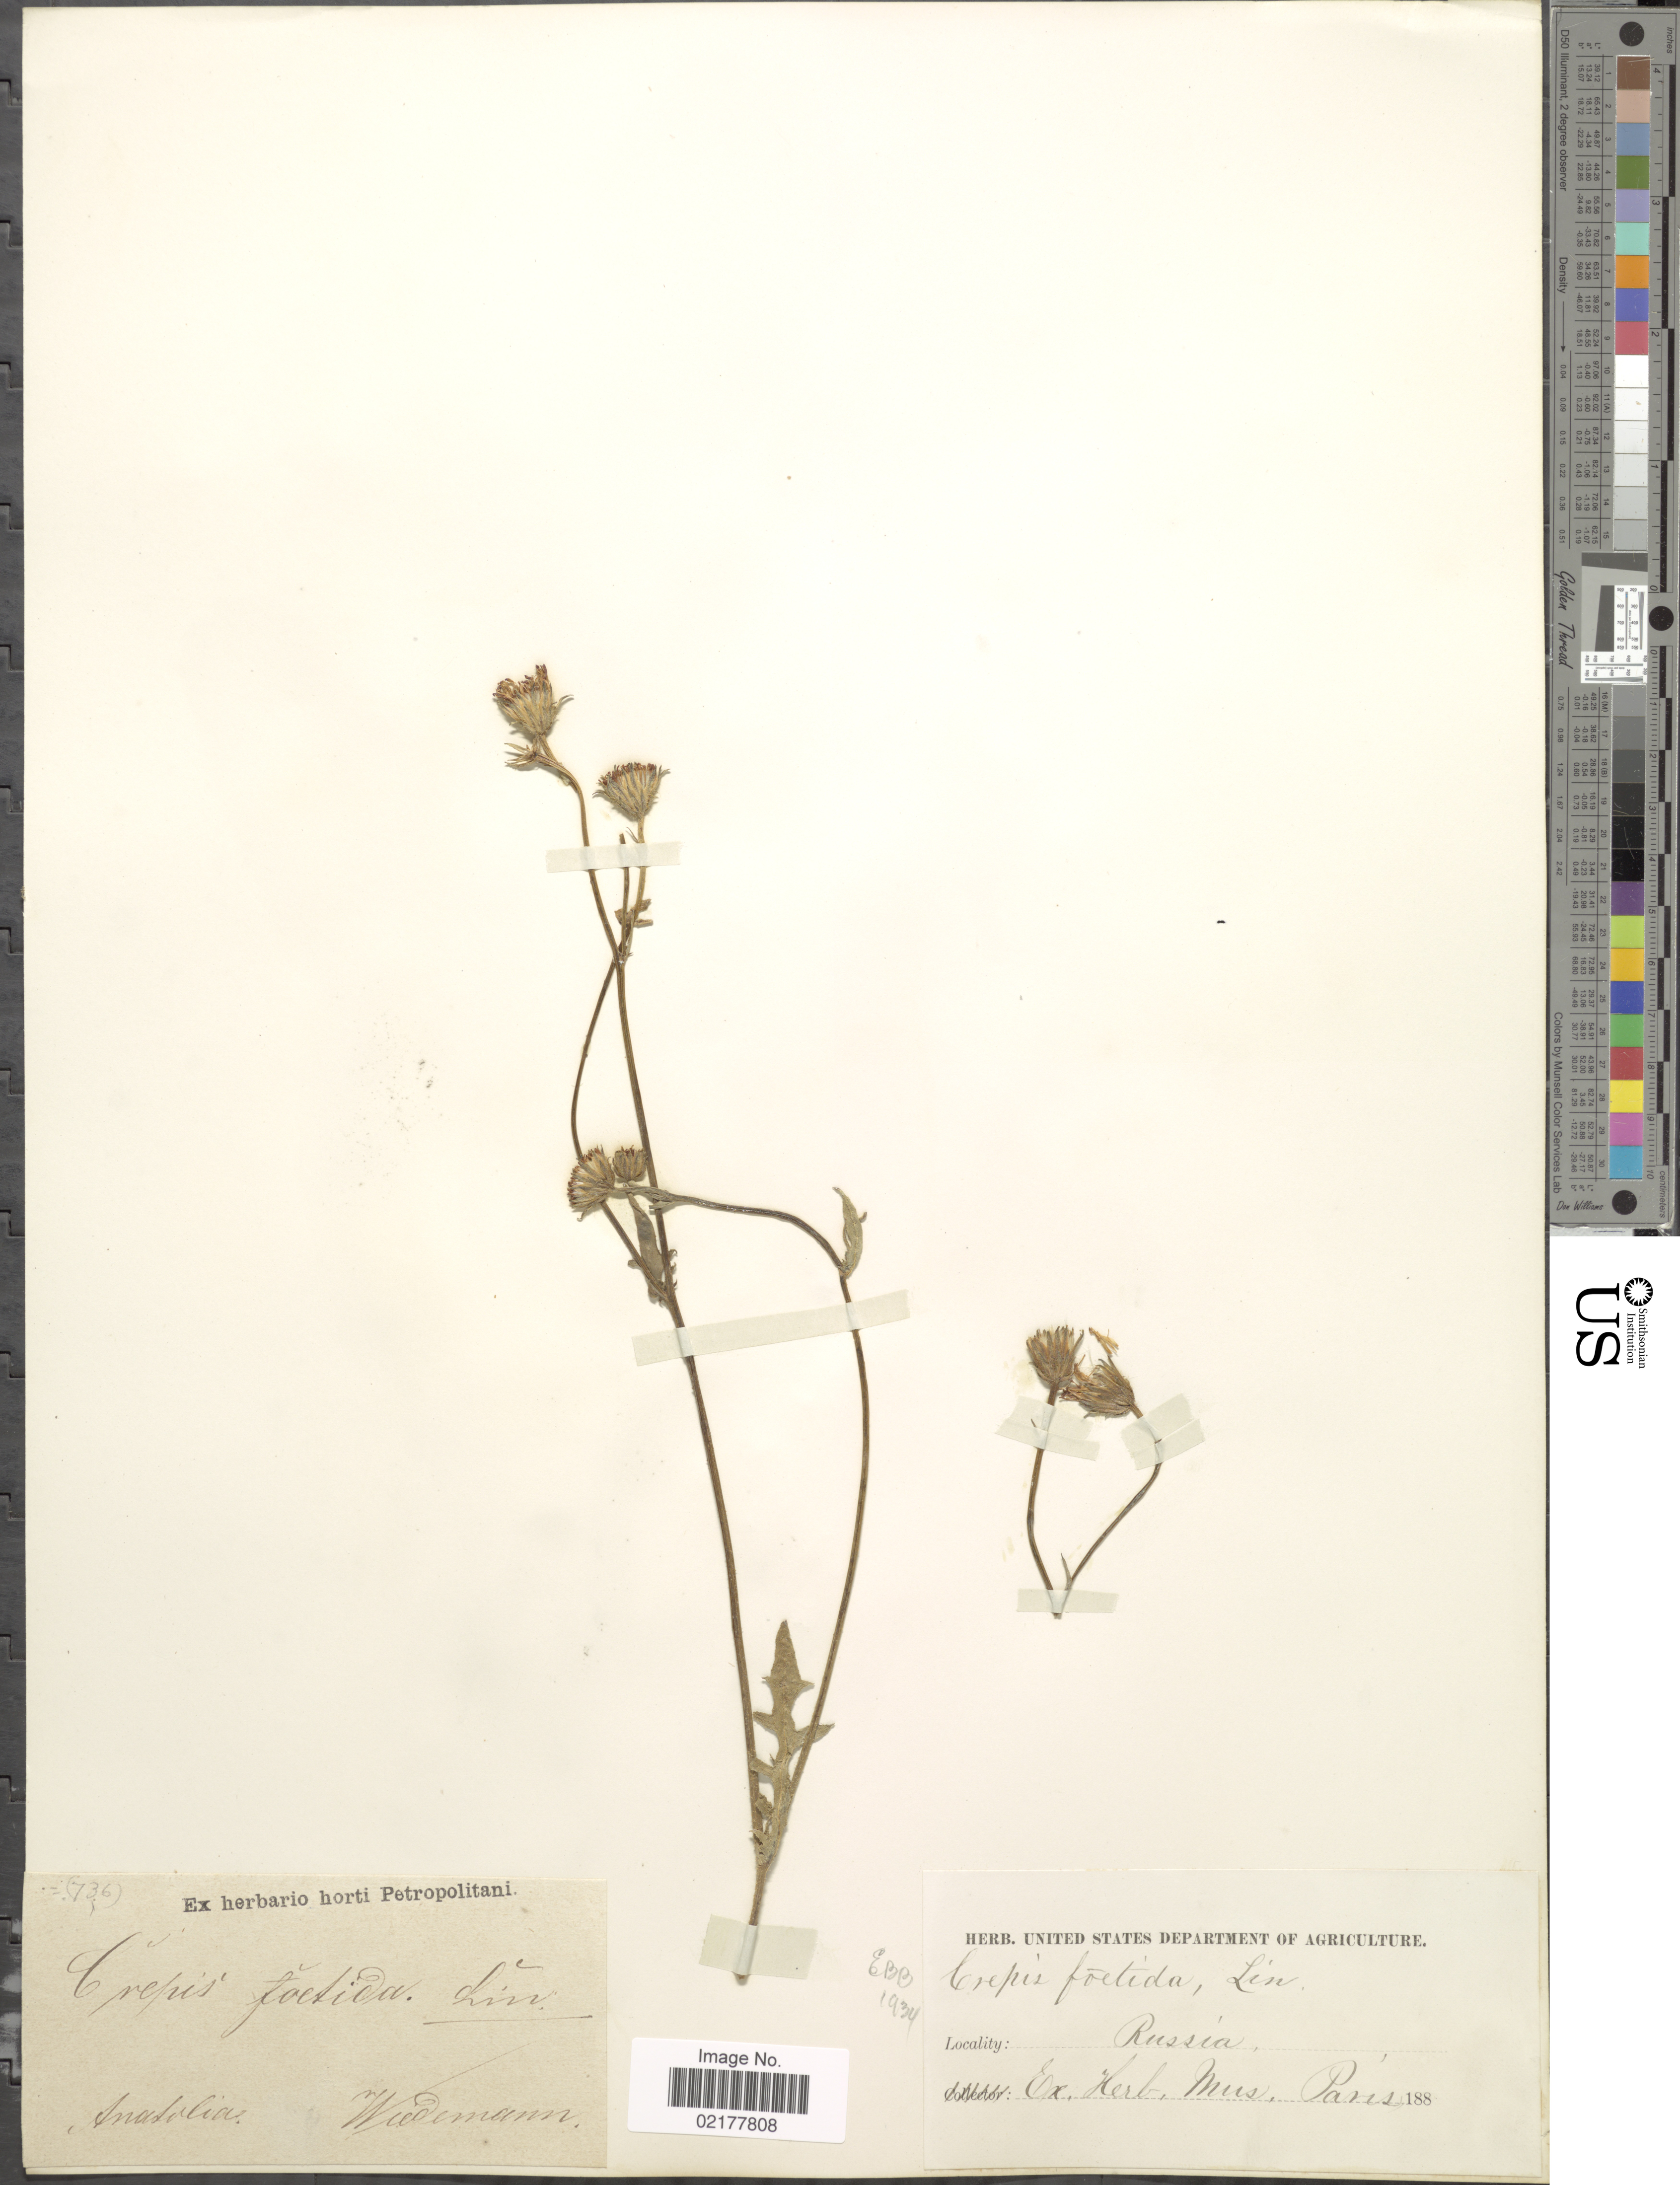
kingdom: Plantae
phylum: Tracheophyta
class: Magnoliopsida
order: Asterales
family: Asteraceae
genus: Crepis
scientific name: Crepis foetida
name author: L.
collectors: -. Wiedermann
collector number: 736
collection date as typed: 188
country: Turkey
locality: Anatolia. Russia